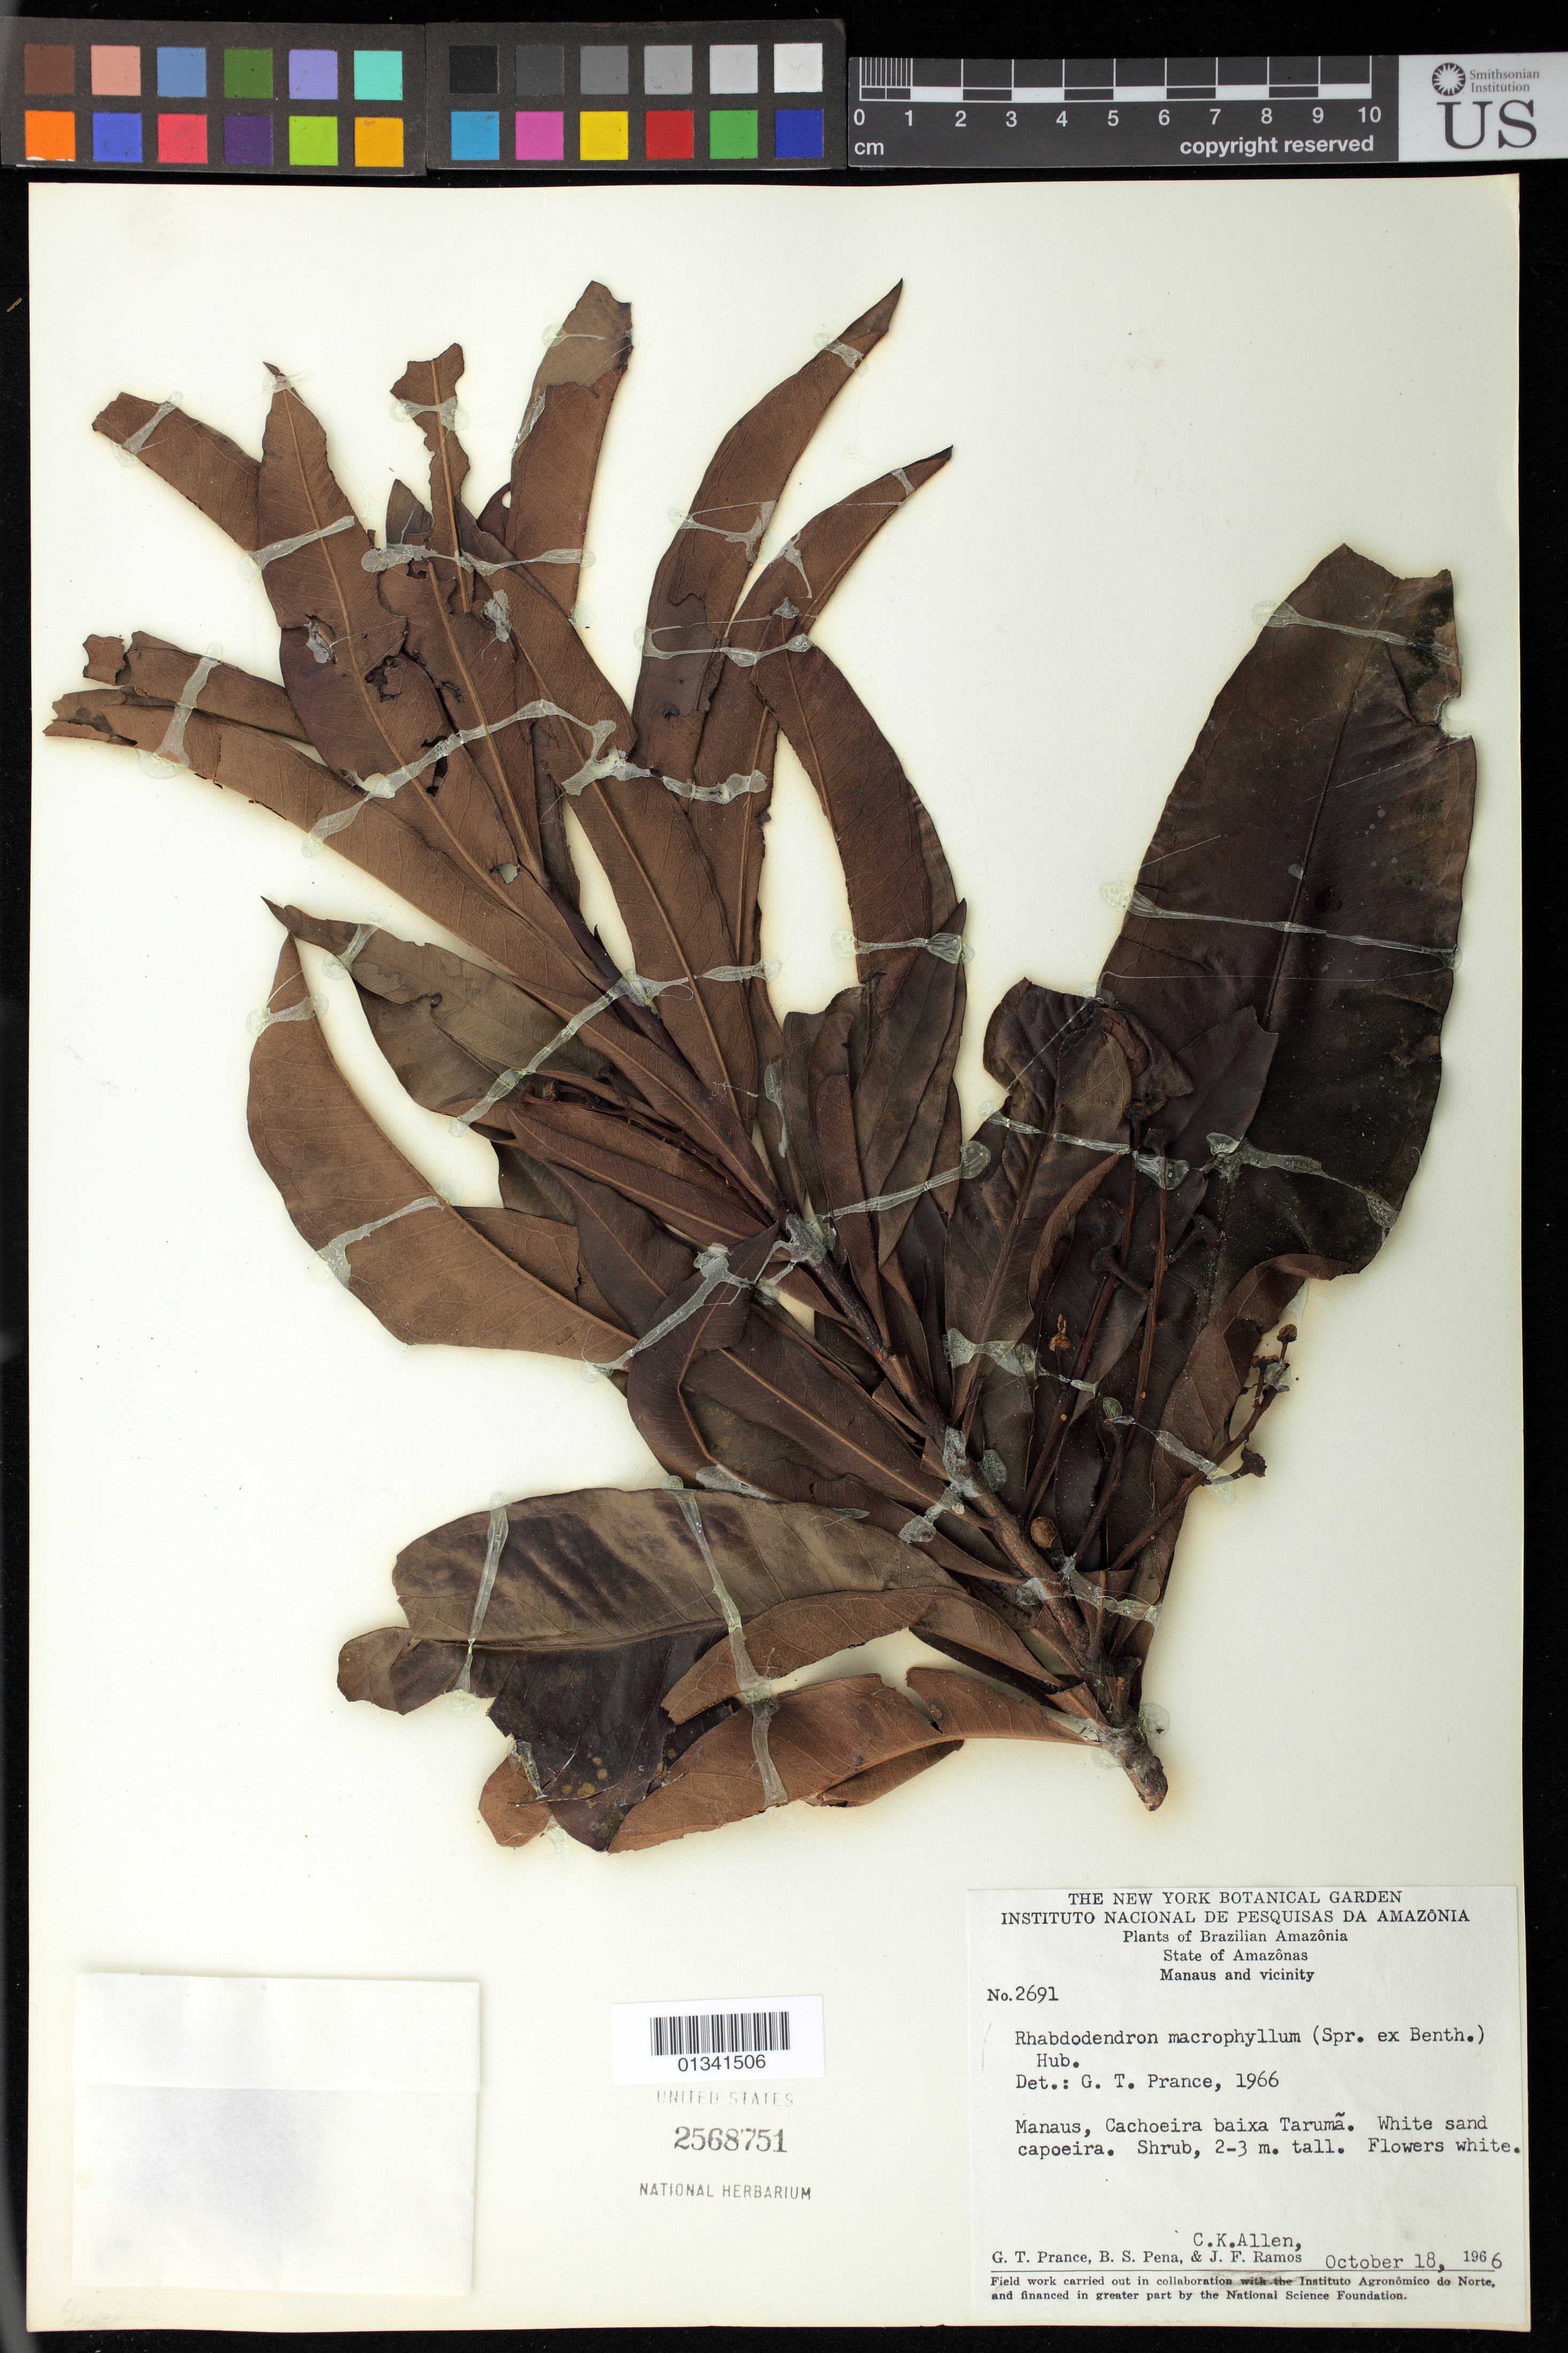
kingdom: Plantae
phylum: Tracheophyta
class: Magnoliopsida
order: Caryophyllales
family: Rhabdodendraceae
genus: Rhabdodendron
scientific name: Rhabdodendron macrophyllum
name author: (Spruce ex Benth.) Huber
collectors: G. T. Prance, B. S. Pena, J. F. Ramos & C. K. Allen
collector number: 2691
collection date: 1966-10-18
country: Brazil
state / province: Amazonas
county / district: Manaus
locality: Cachoeira baixa Tarumã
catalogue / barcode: US 2568751